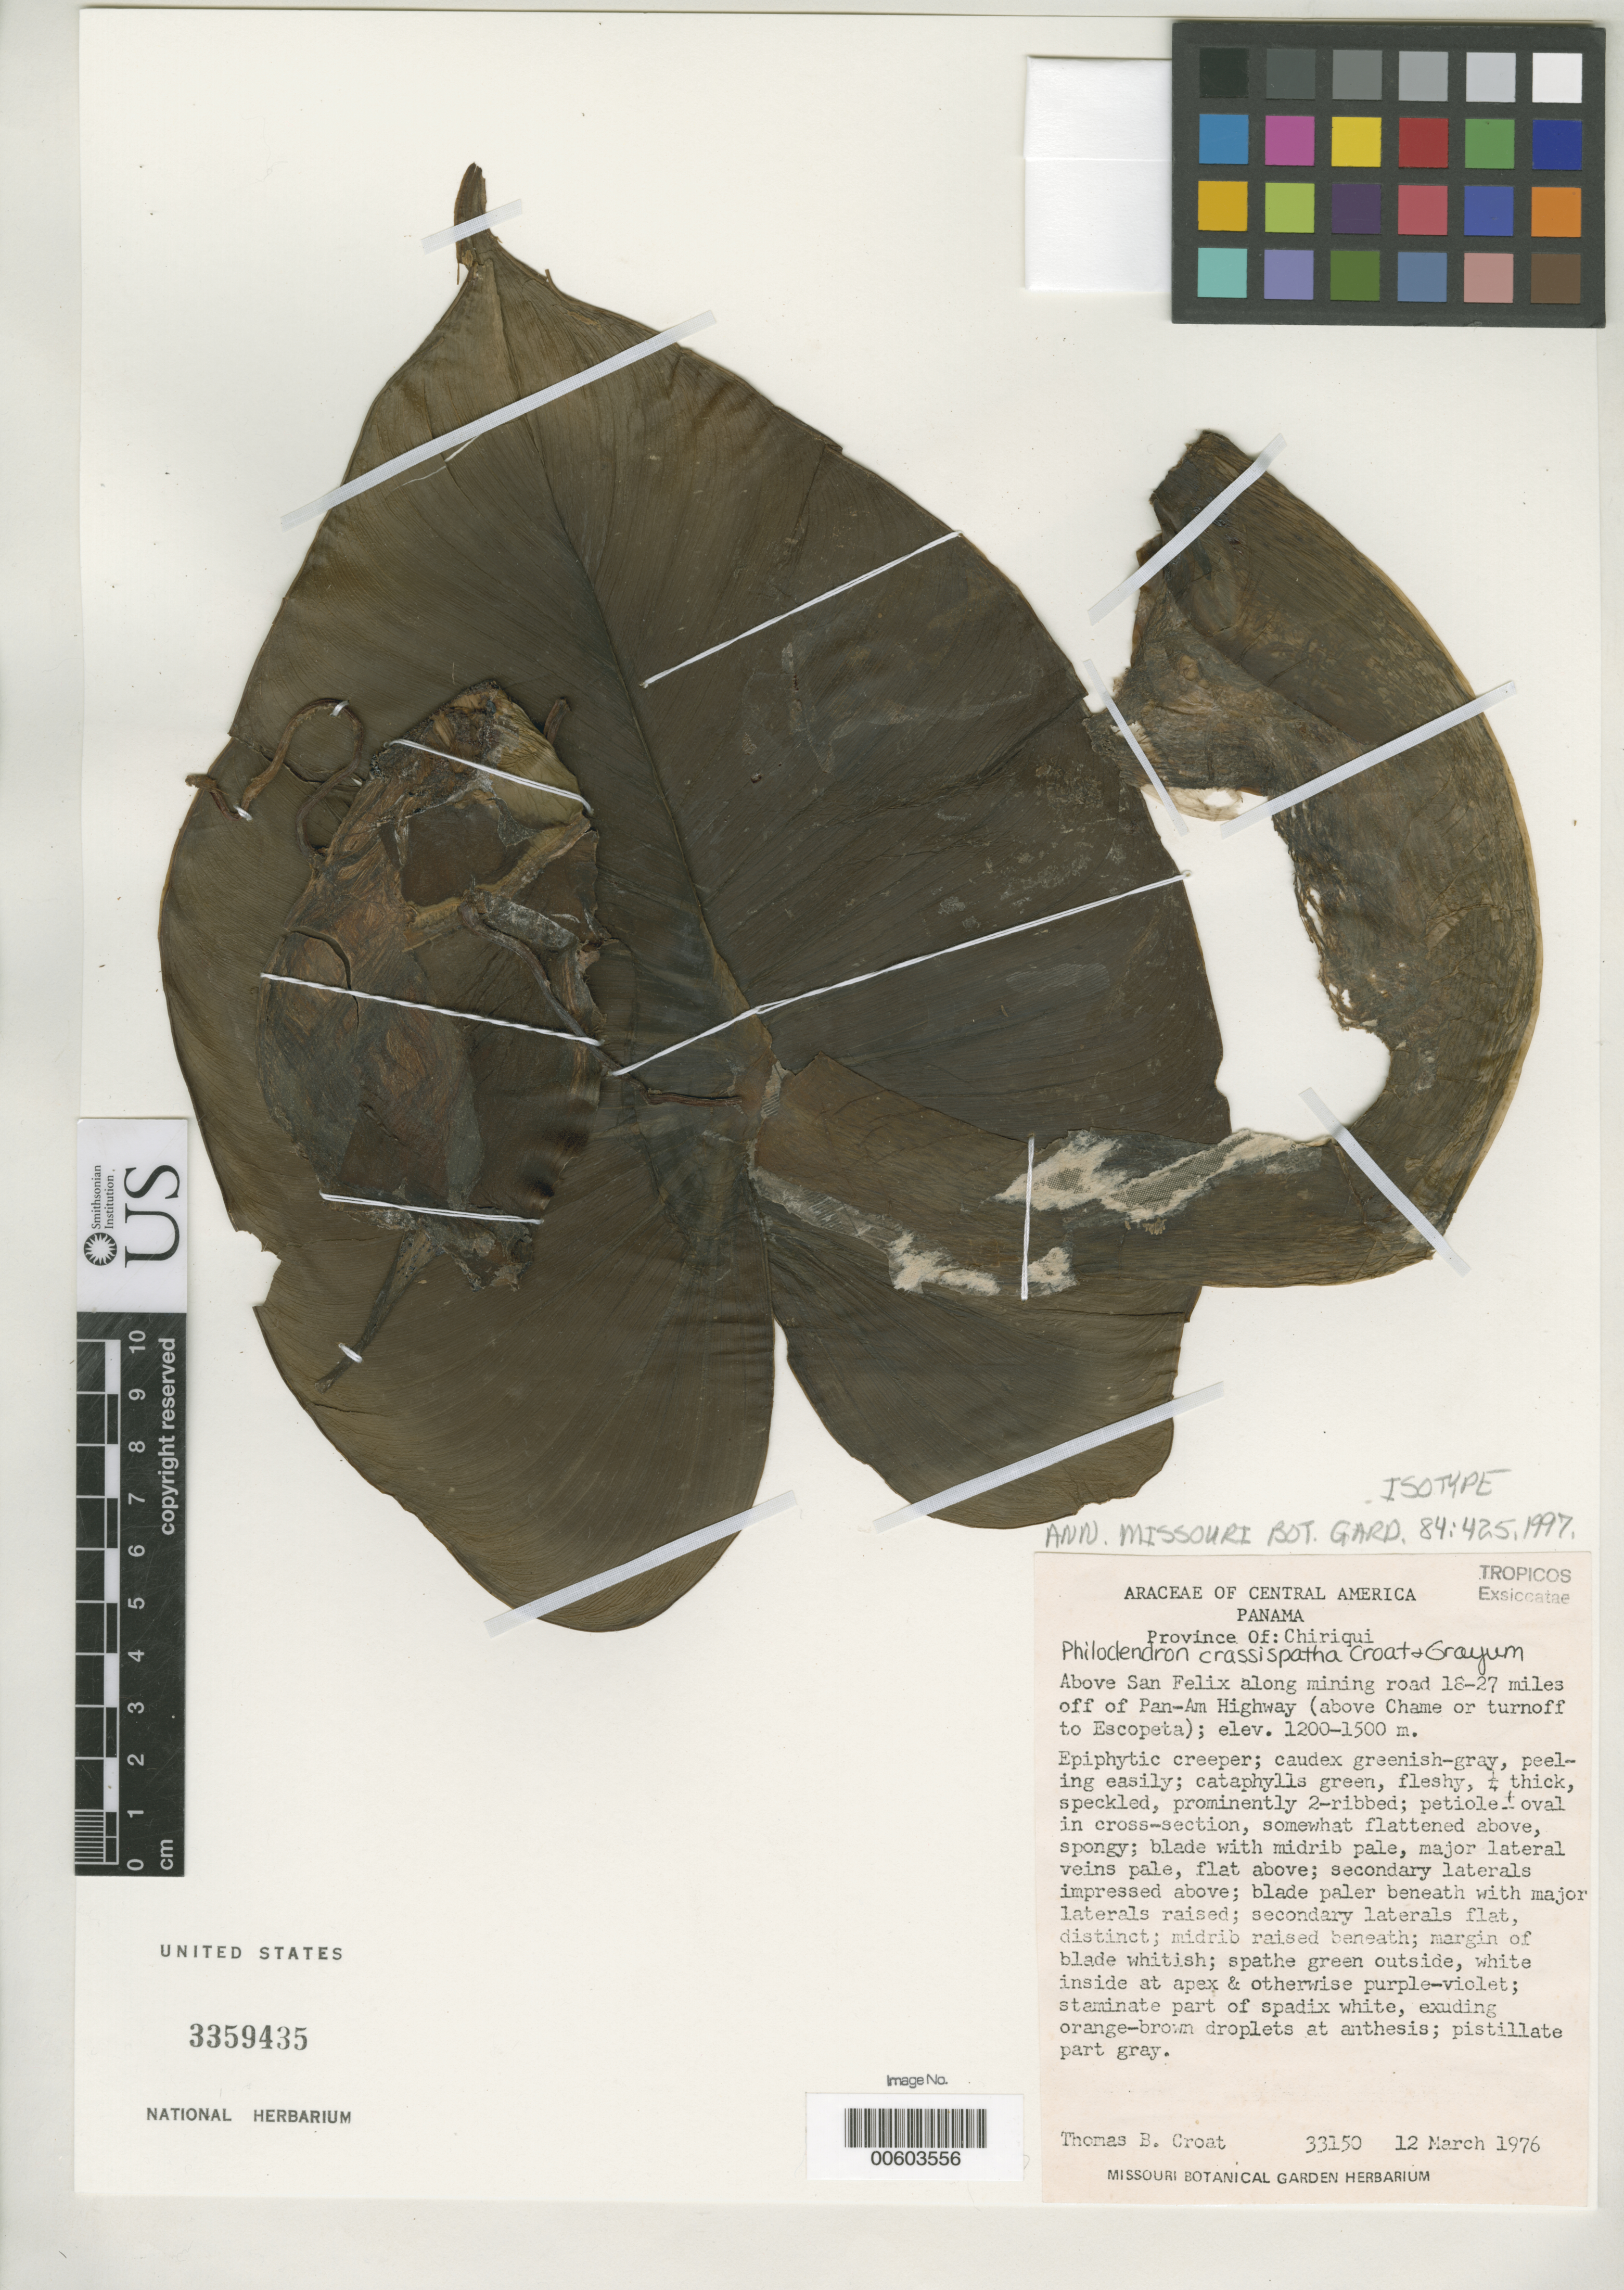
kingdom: Plantae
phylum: Tracheophyta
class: Liliopsida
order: Alismatales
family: Araceae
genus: Philodendron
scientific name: Philodendron crassispathum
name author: Croat & Grayum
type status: Isotype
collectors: T. B. Croat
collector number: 33150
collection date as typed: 12 Mar 1976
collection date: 1976-03-12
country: Panama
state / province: Chiriquí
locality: Above San Felix along mining road 18-27 mi of f of Pan Am Highway, above Chame or turnoff to Escopeta.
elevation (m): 1200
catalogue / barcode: US 3359435